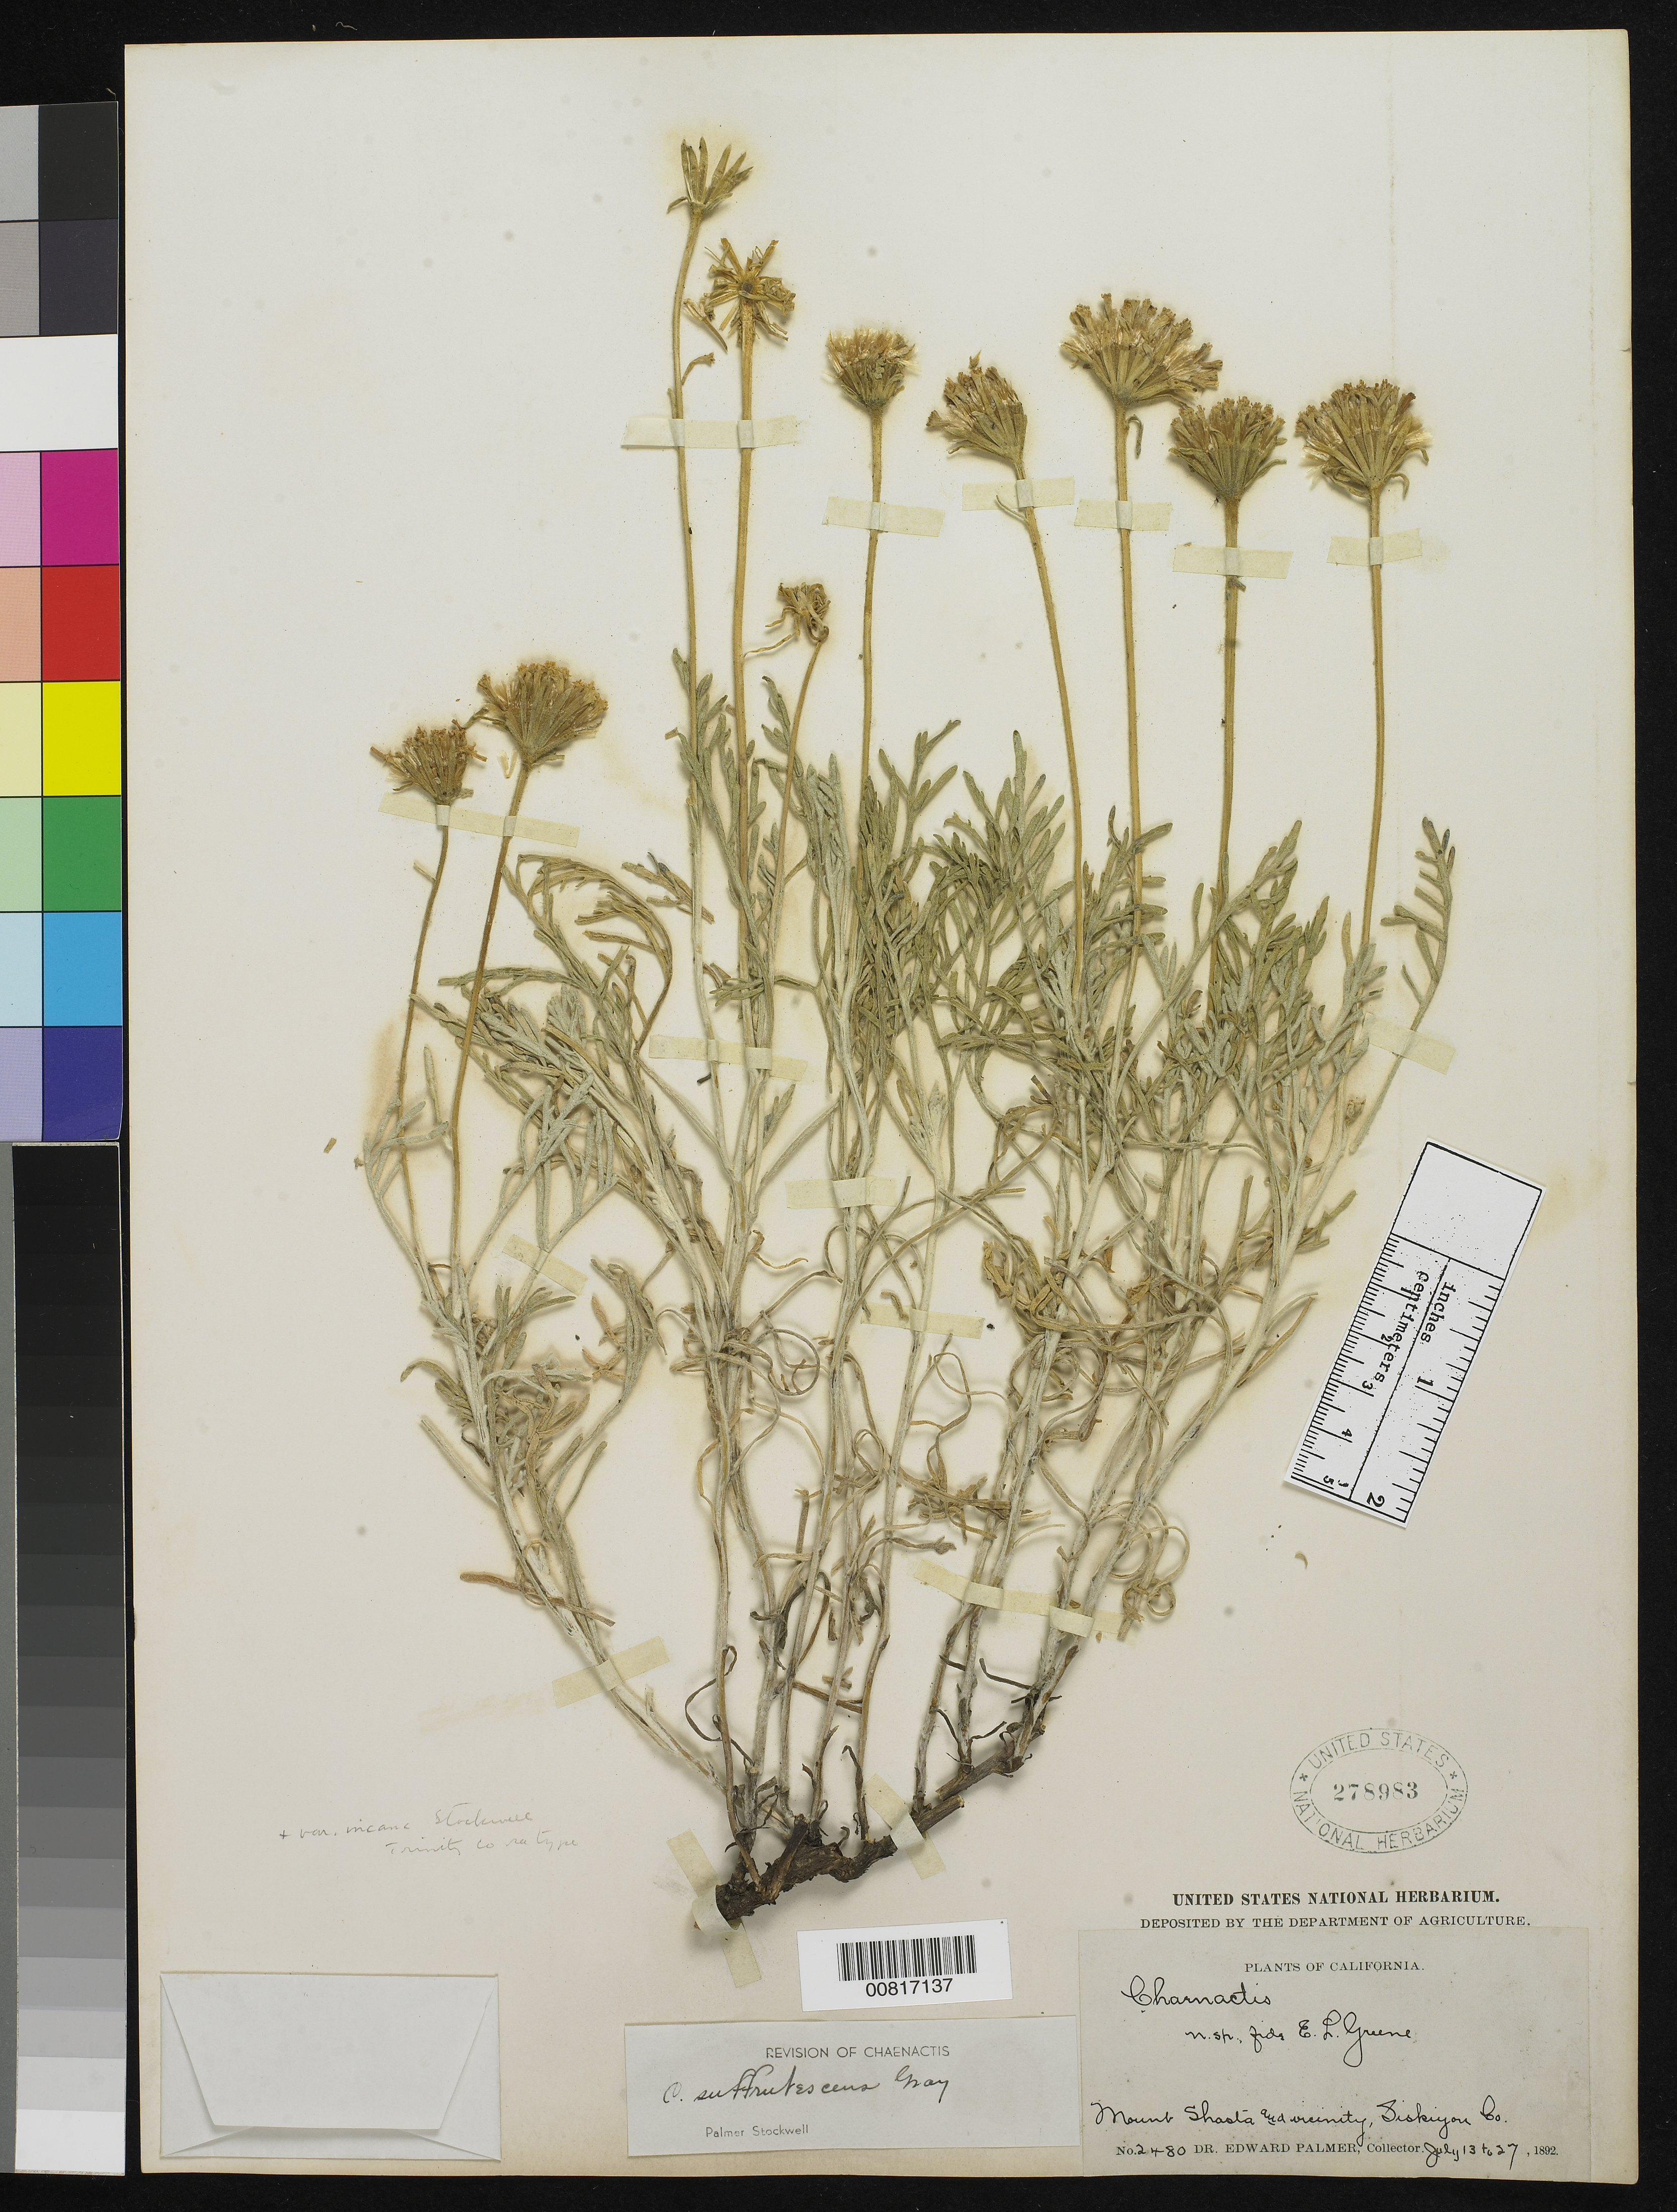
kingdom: Plantae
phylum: Tracheophyta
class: Magnoliopsida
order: Asterales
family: Asteraceae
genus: Chaenactis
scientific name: Chaenactis suffrutescens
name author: A. Gray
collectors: E. Palmer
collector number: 2480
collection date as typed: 13 Jul 1892 to 27 Jul 1892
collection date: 1892-07-13/1892-07-27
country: United States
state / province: California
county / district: Siskiyou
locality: Mount Shasta and vicinity, Siskiyou County, California.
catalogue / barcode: US 278983